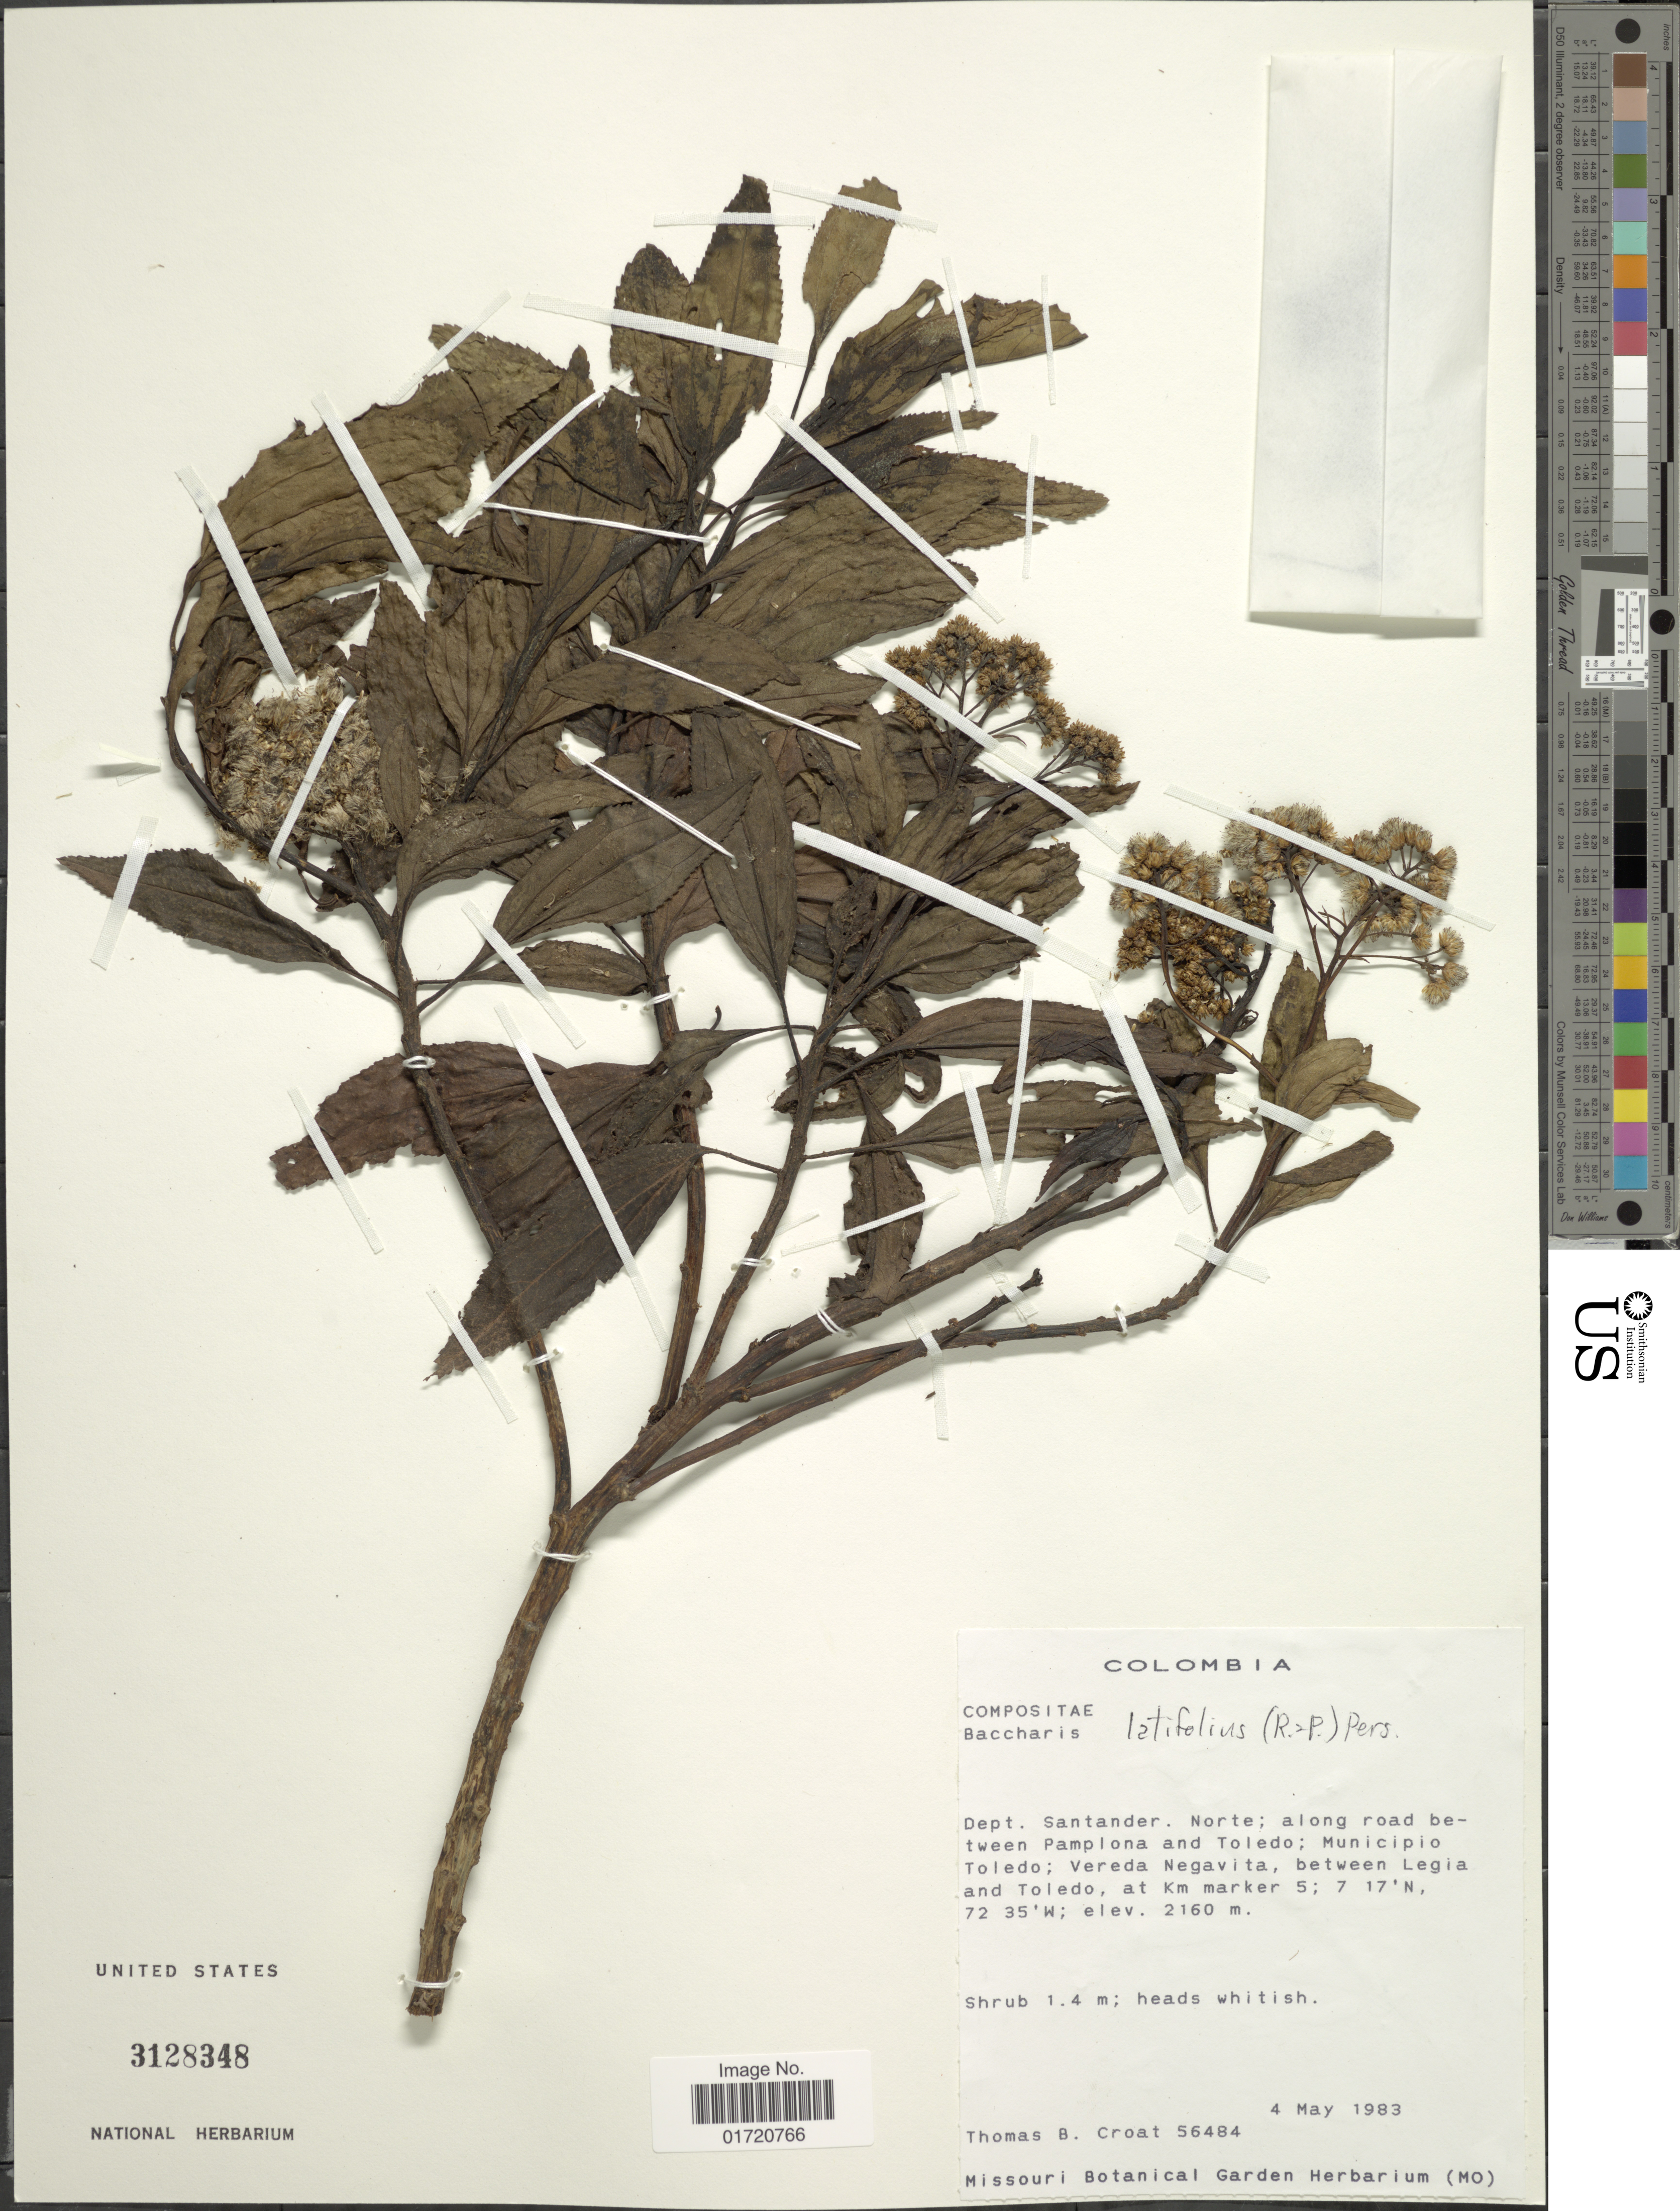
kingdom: Plantae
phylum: Tracheophyta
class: Magnoliopsida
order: Asterales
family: Asteraceae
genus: Baccharis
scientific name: Baccharis latifolia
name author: (Ruiz & Pav.) Pers.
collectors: T. B. Croat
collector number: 56484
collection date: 1983-05-04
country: Colombia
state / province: Norte de Santander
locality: Along road between Pamplona and Toledo, Municipio Toledo, Vereda Negavita, between Legiaandf Toledo, at km marker 5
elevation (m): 2160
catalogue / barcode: US 3128348